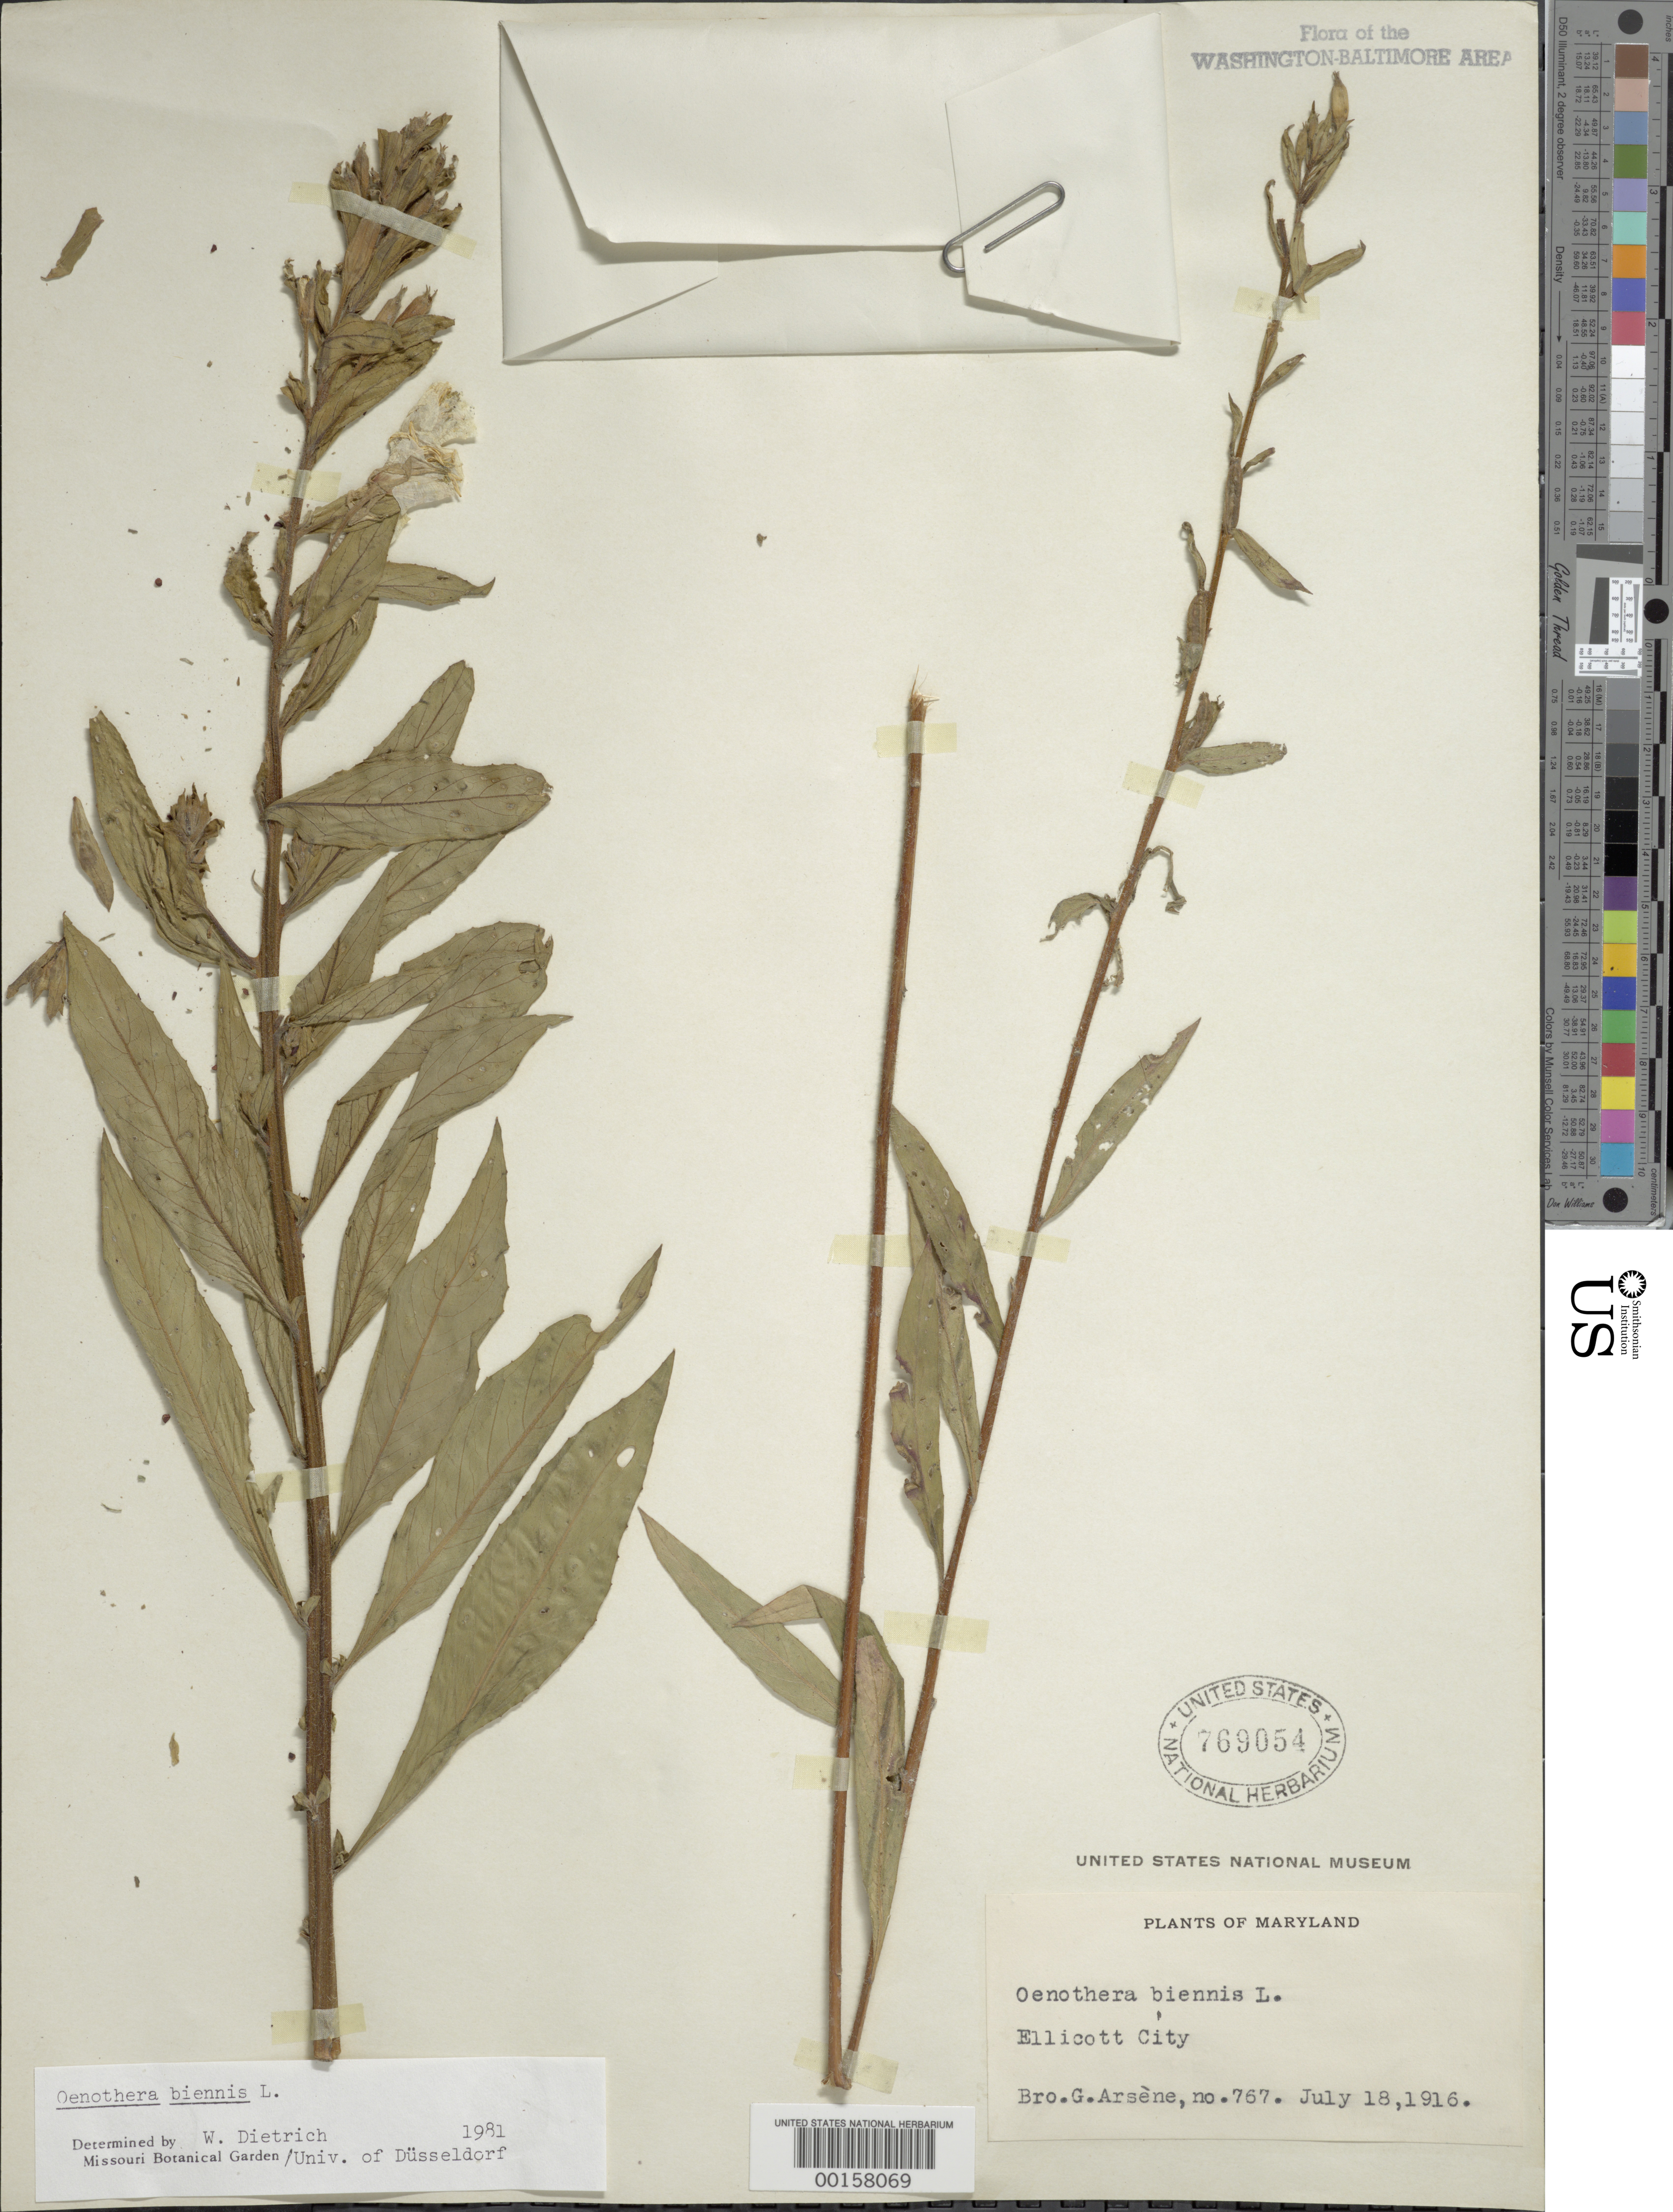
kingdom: Plantae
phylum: Tracheophyta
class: Magnoliopsida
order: Myrtales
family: Onagraceae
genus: Oenothera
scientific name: Oenothera biennis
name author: L.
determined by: Dietrich, W.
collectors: Bro. G. Arsène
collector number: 767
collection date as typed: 18 Jul 1916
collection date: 1916-07-18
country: United States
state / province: Maryland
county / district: Howard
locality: Ellicott City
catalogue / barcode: US 769054